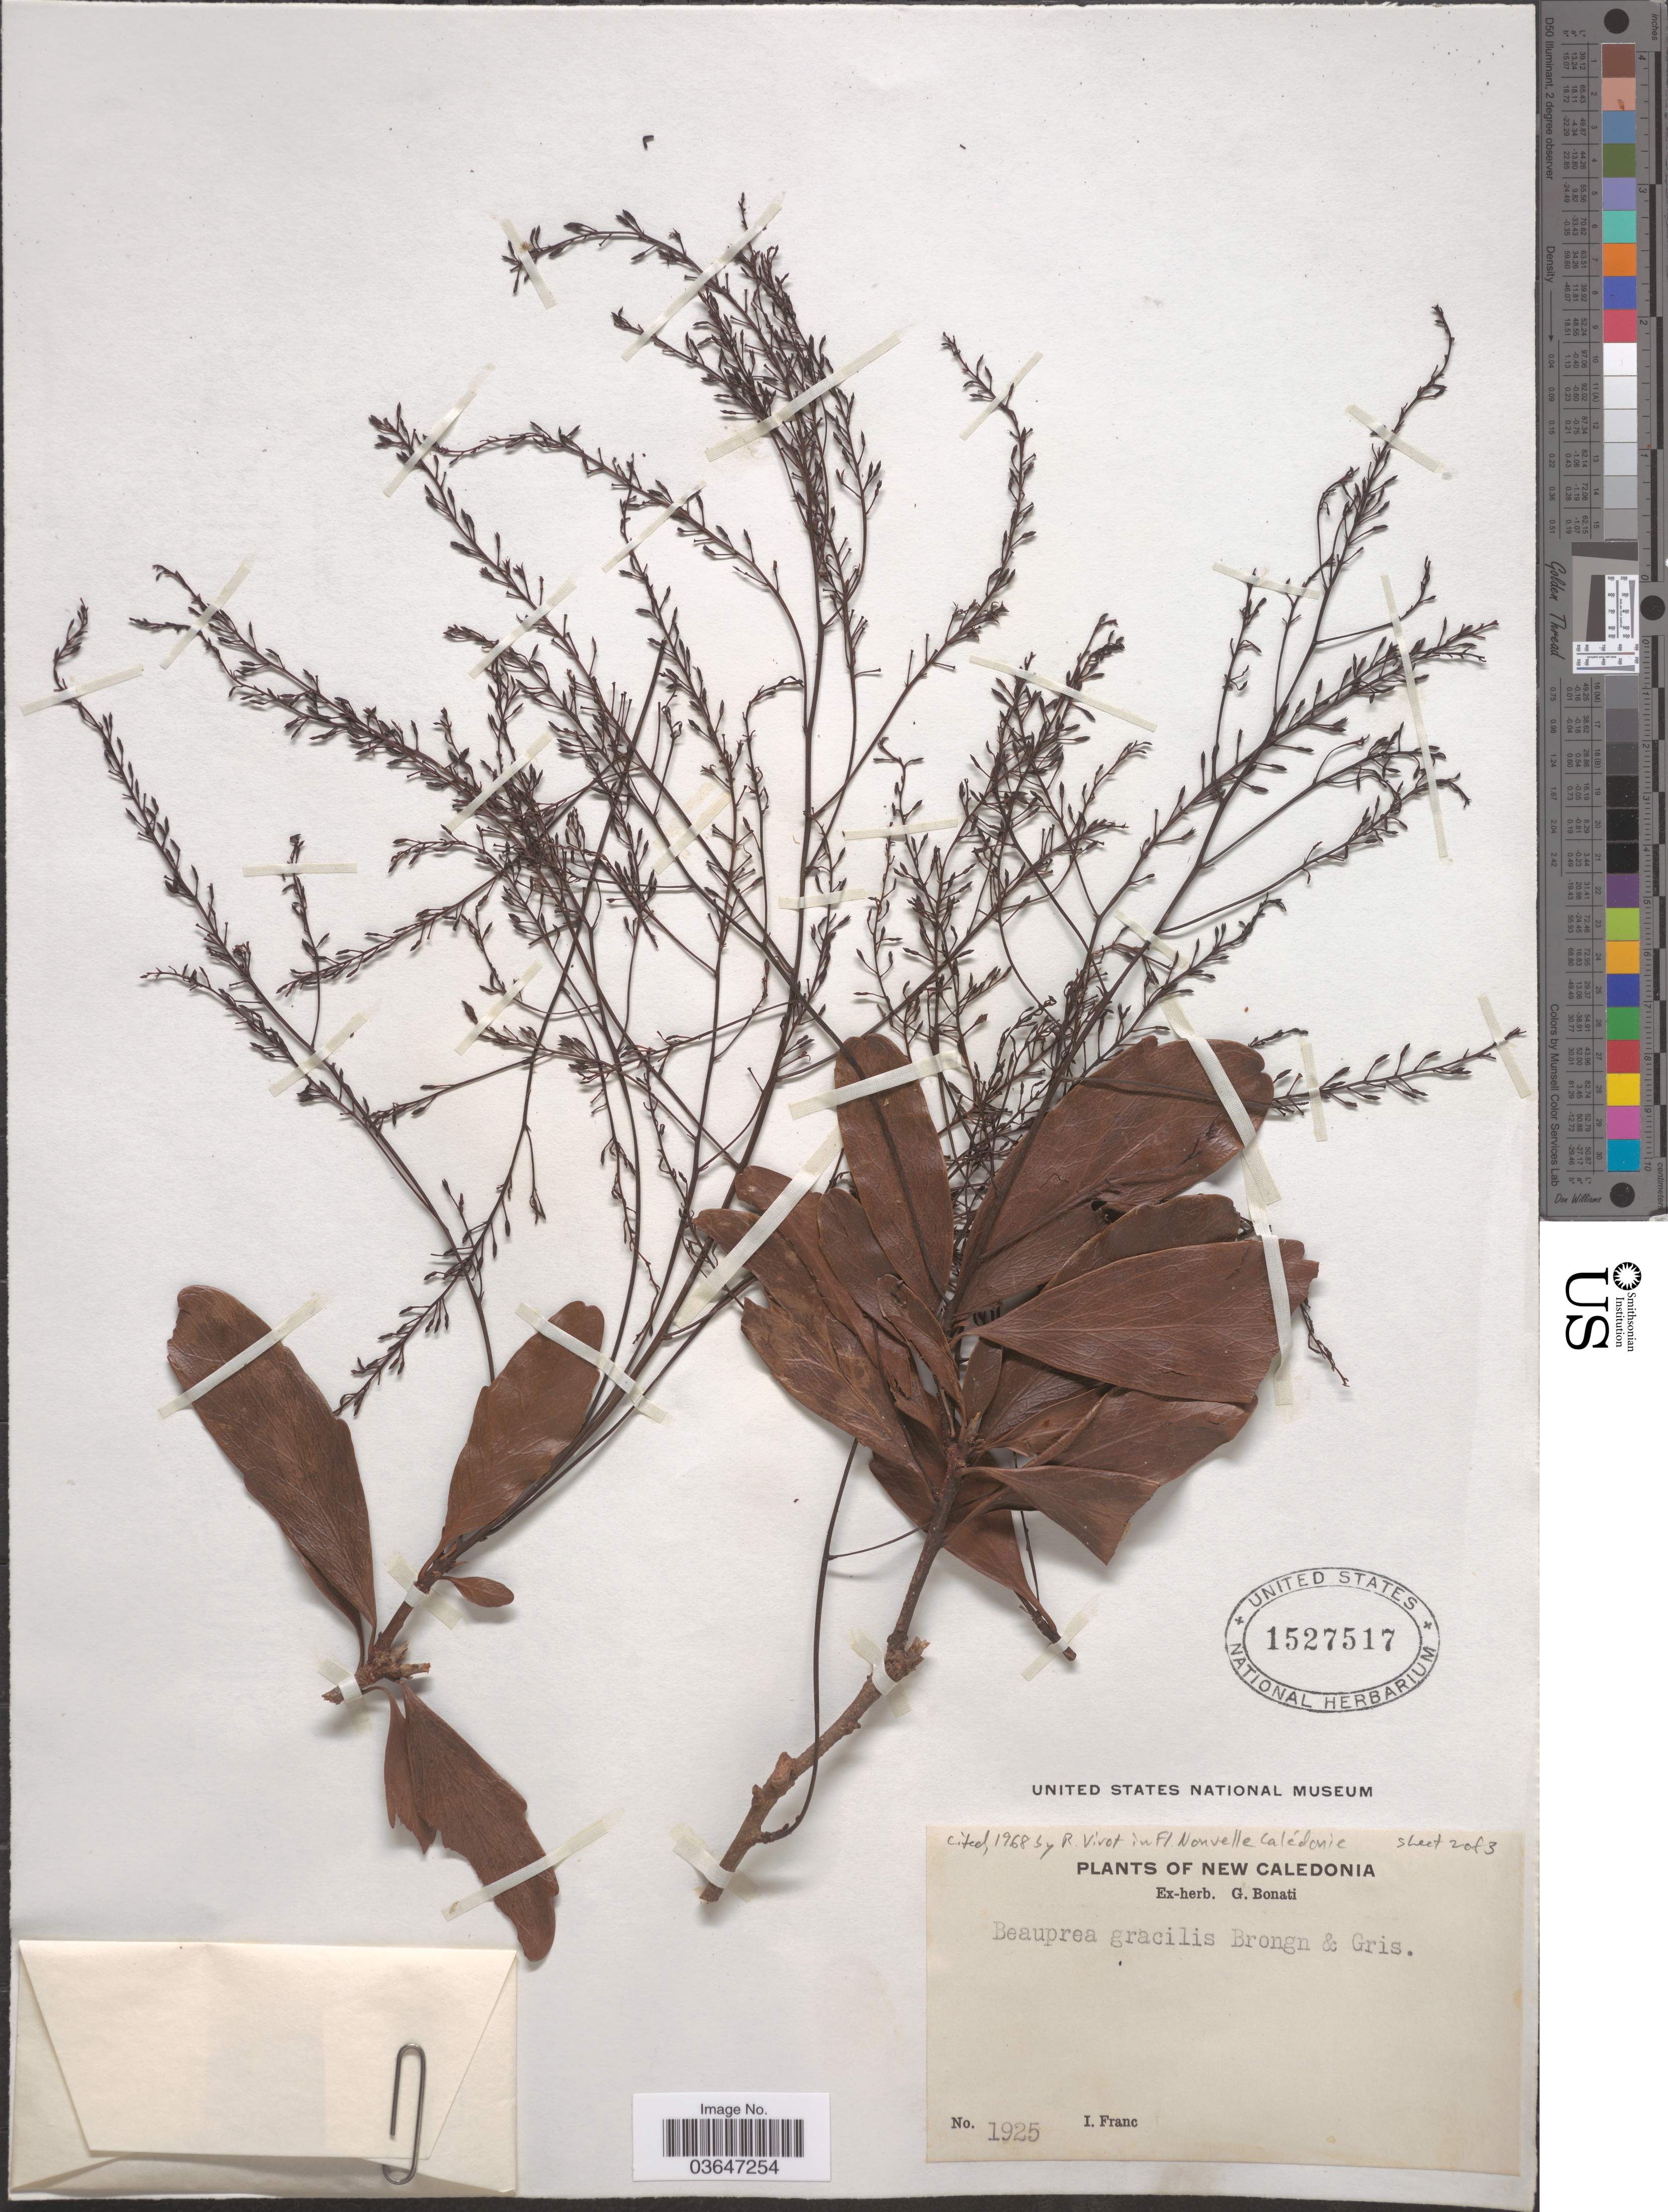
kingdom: Plantae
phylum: Tracheophyta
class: Magnoliopsida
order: Proteales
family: Proteaceae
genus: Beauprea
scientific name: Beauprea gracilis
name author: Brongn. & Gris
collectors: I. Franc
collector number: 1925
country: New Caledonia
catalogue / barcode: US 1527517